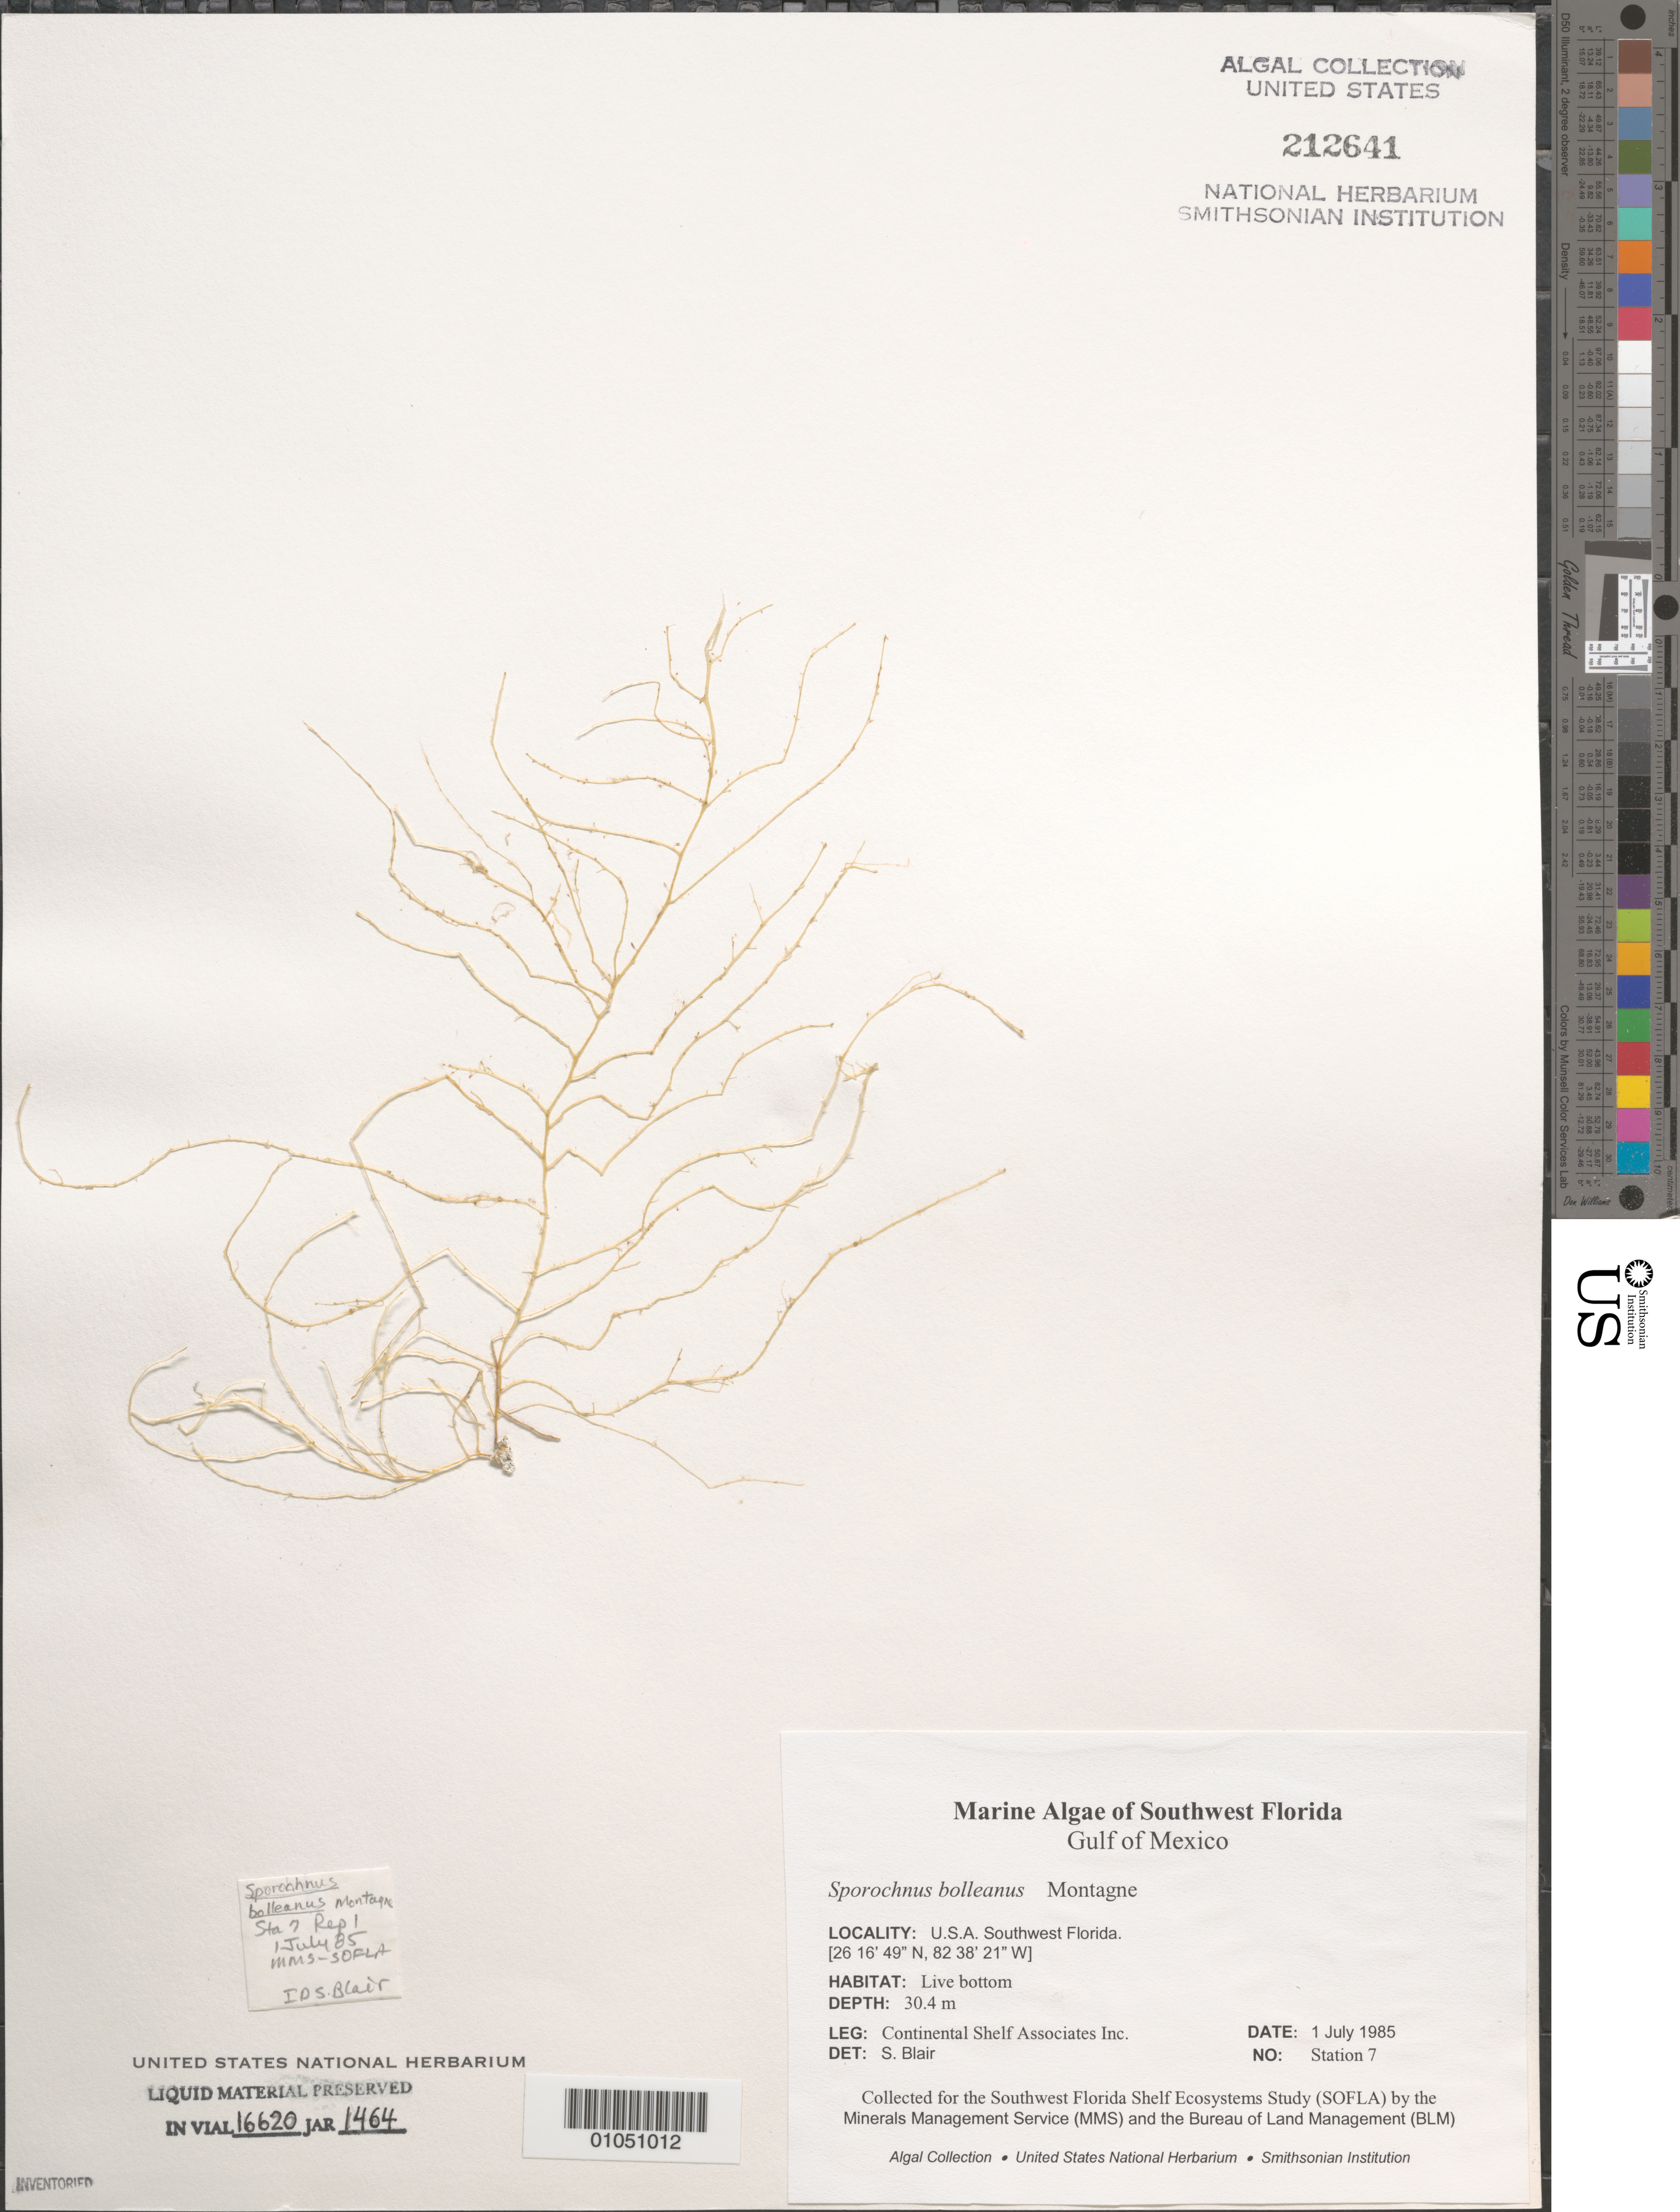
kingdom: Chromista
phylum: Ochrophyta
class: Phaeophyceae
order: Sporochnales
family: Sporochnaceae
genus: Sporochnus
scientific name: Sporochnus bolleanus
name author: Mont.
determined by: Blair, S. M.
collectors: Continental Shelf Associates Inc.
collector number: Station 7 Repl 1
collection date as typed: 01 Jul 1985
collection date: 1985-07-01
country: United States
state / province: Florida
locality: Gulf of Mexico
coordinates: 26 16' 49" N, 82 38' 21" W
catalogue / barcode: US 212641